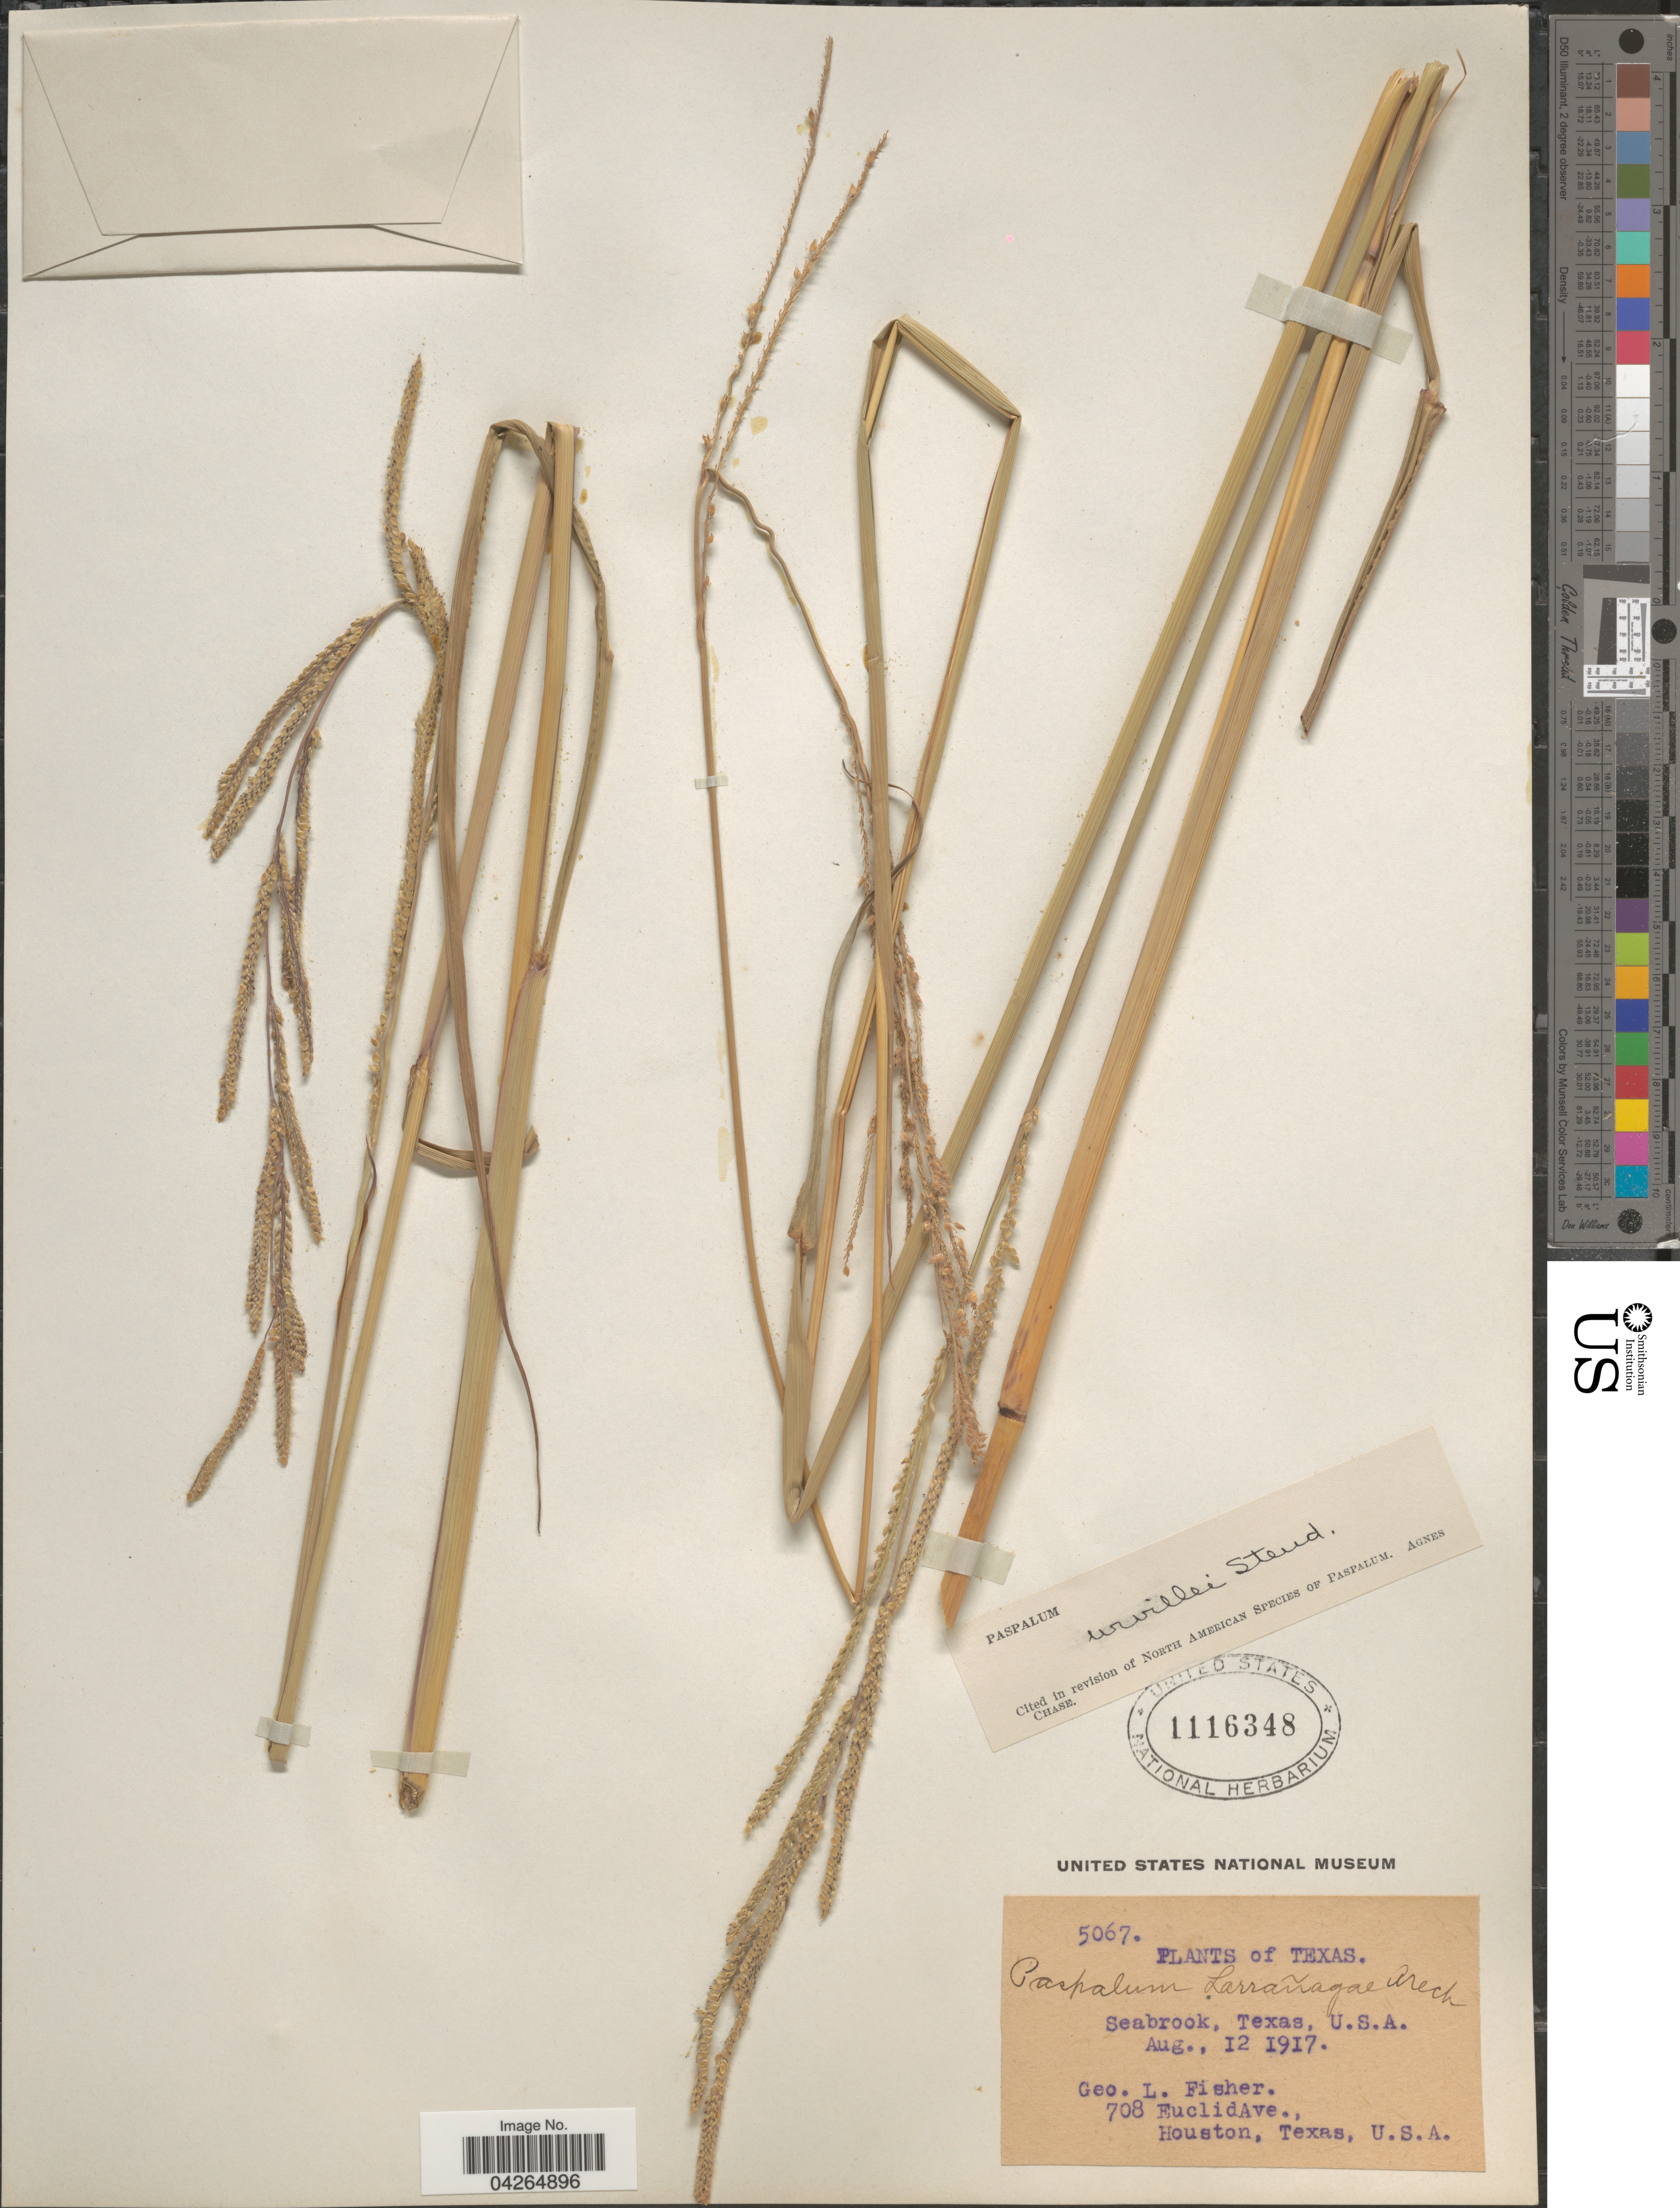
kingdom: Plantae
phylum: Tracheophyta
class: Liliopsida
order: Poales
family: Poaceae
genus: Paspalum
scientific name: Paspalum urvillei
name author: Steud.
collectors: G. L. Fisher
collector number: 5067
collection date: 1917-08-12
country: United States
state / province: Texas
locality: Seabrook.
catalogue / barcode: US 1116348